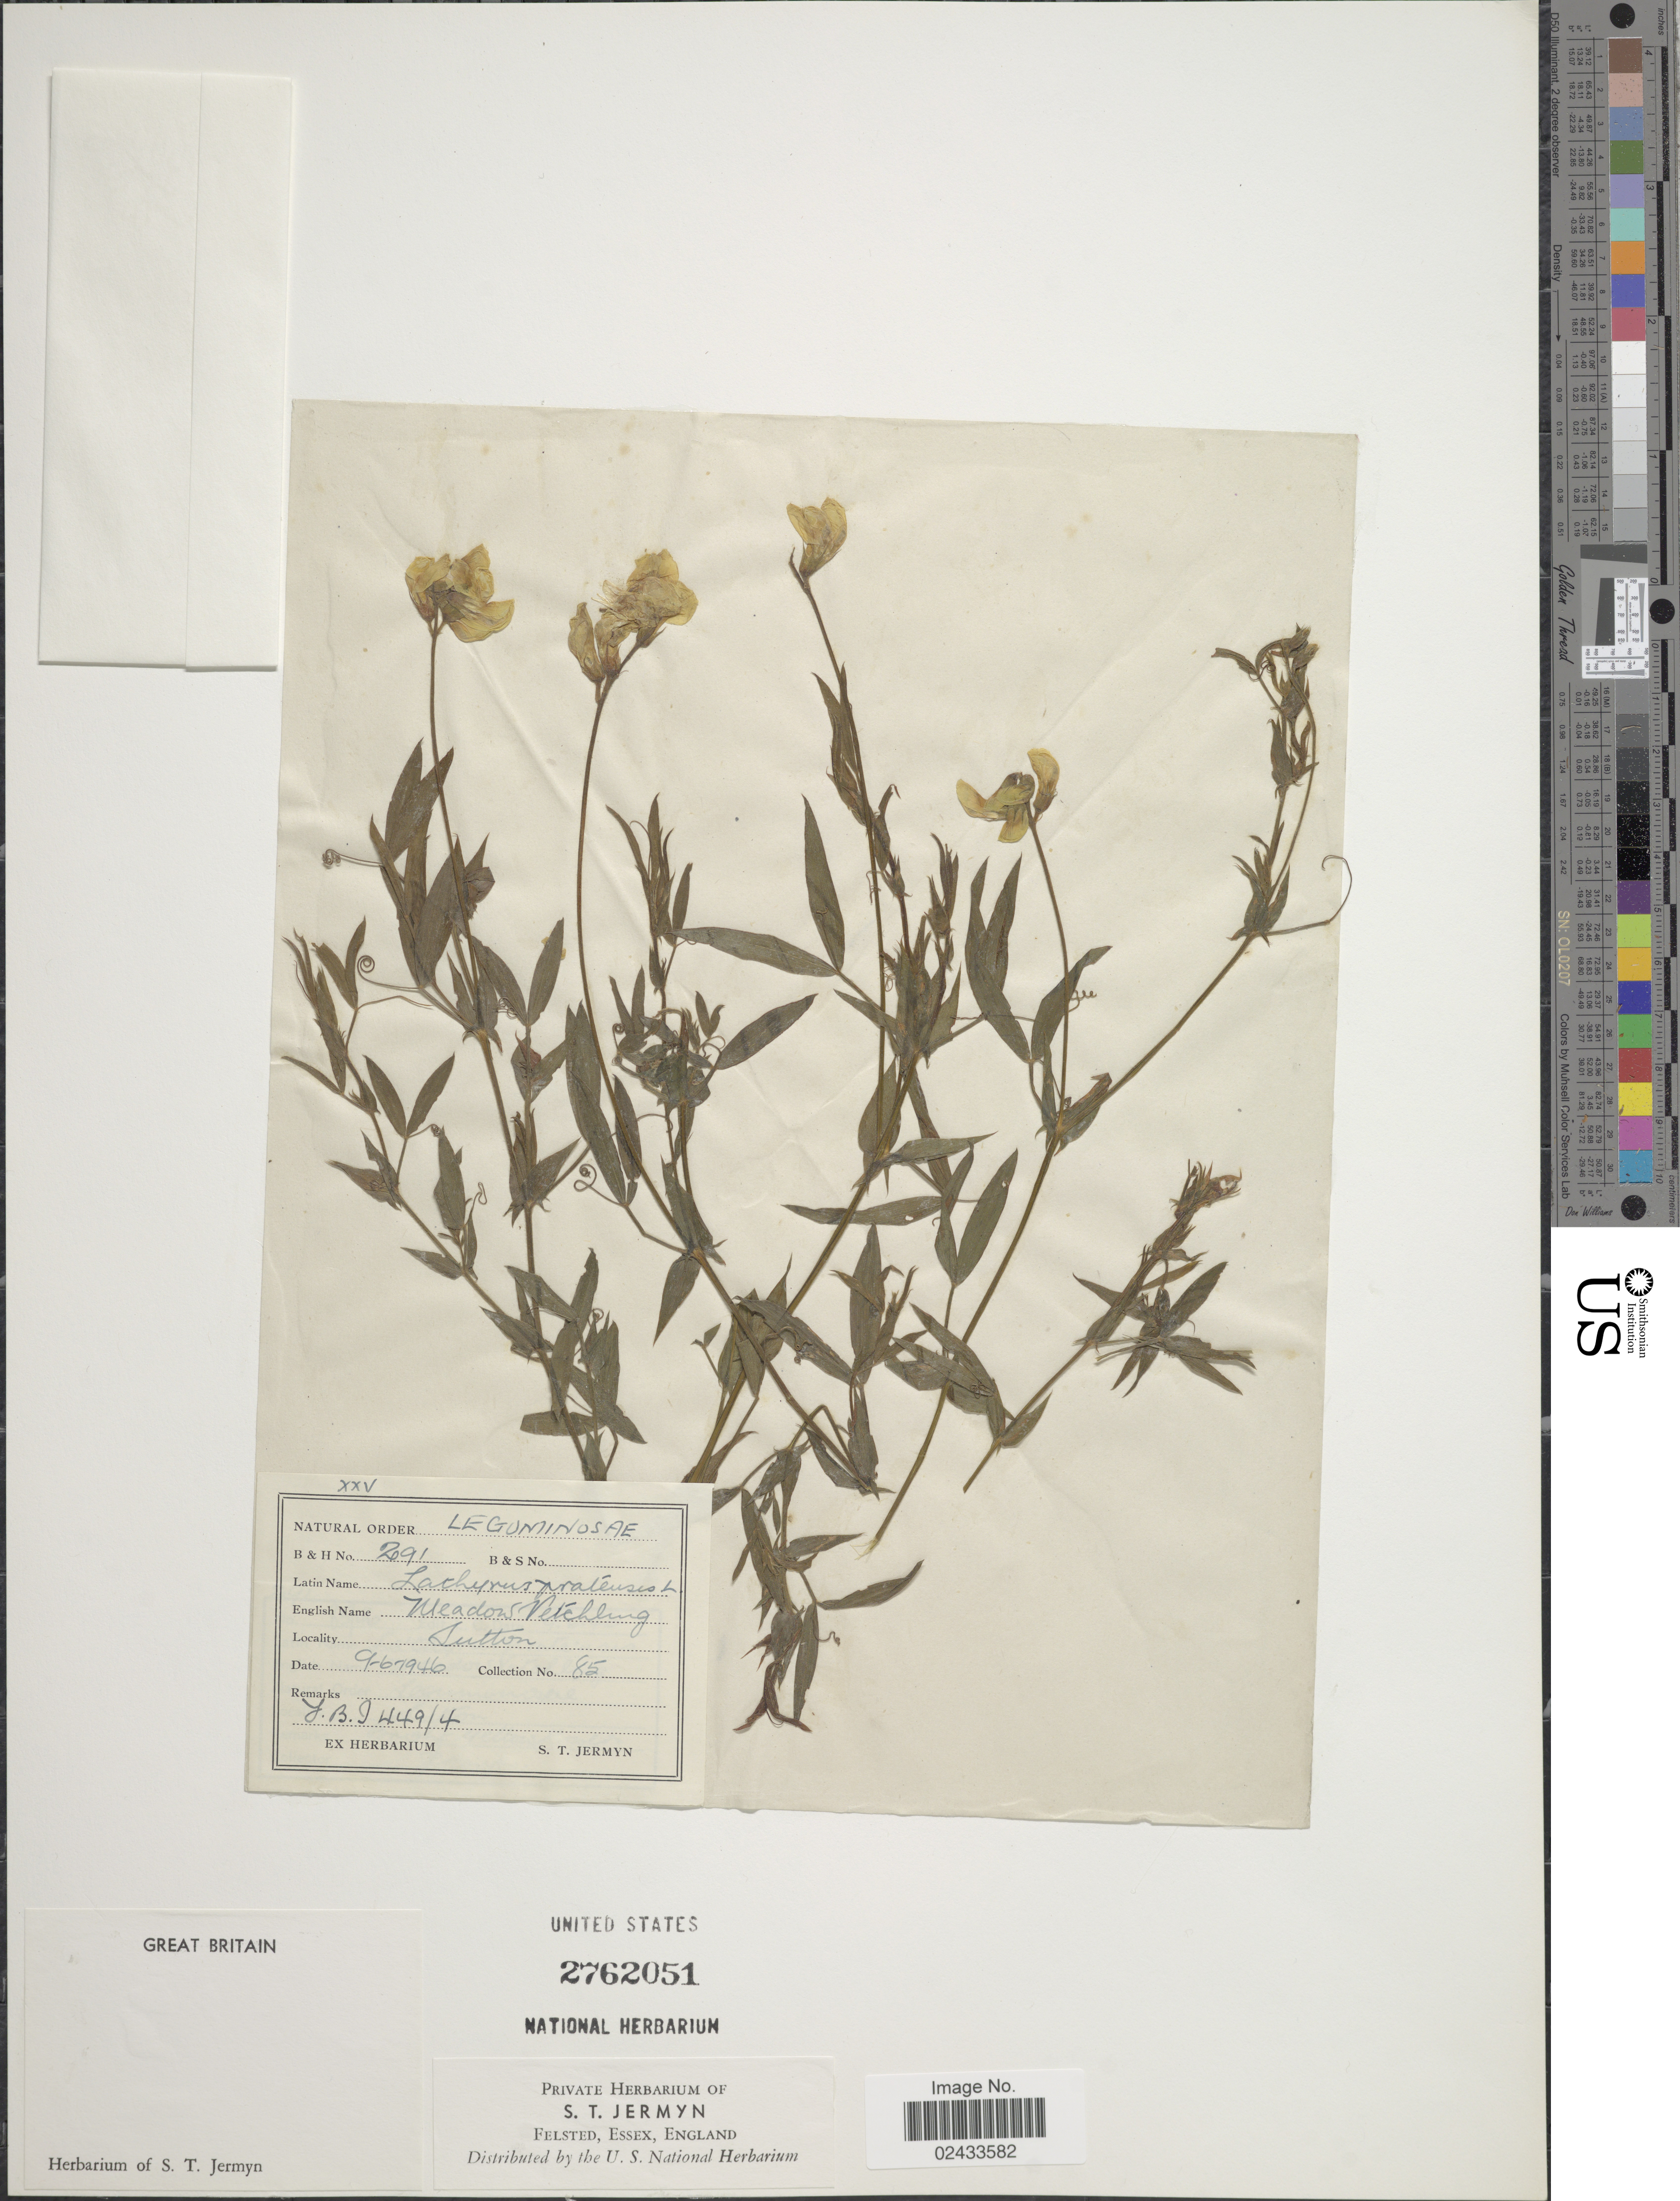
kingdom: Plantae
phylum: Tracheophyta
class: Magnoliopsida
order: Fabales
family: Fabaceae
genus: Lathyrus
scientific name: Lathyrus pratensis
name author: L.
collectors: ex herb. S. T. Jermyn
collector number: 85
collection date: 1946-06-09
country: United Kingdom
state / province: England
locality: Great Britain, Sutton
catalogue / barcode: US 2762051